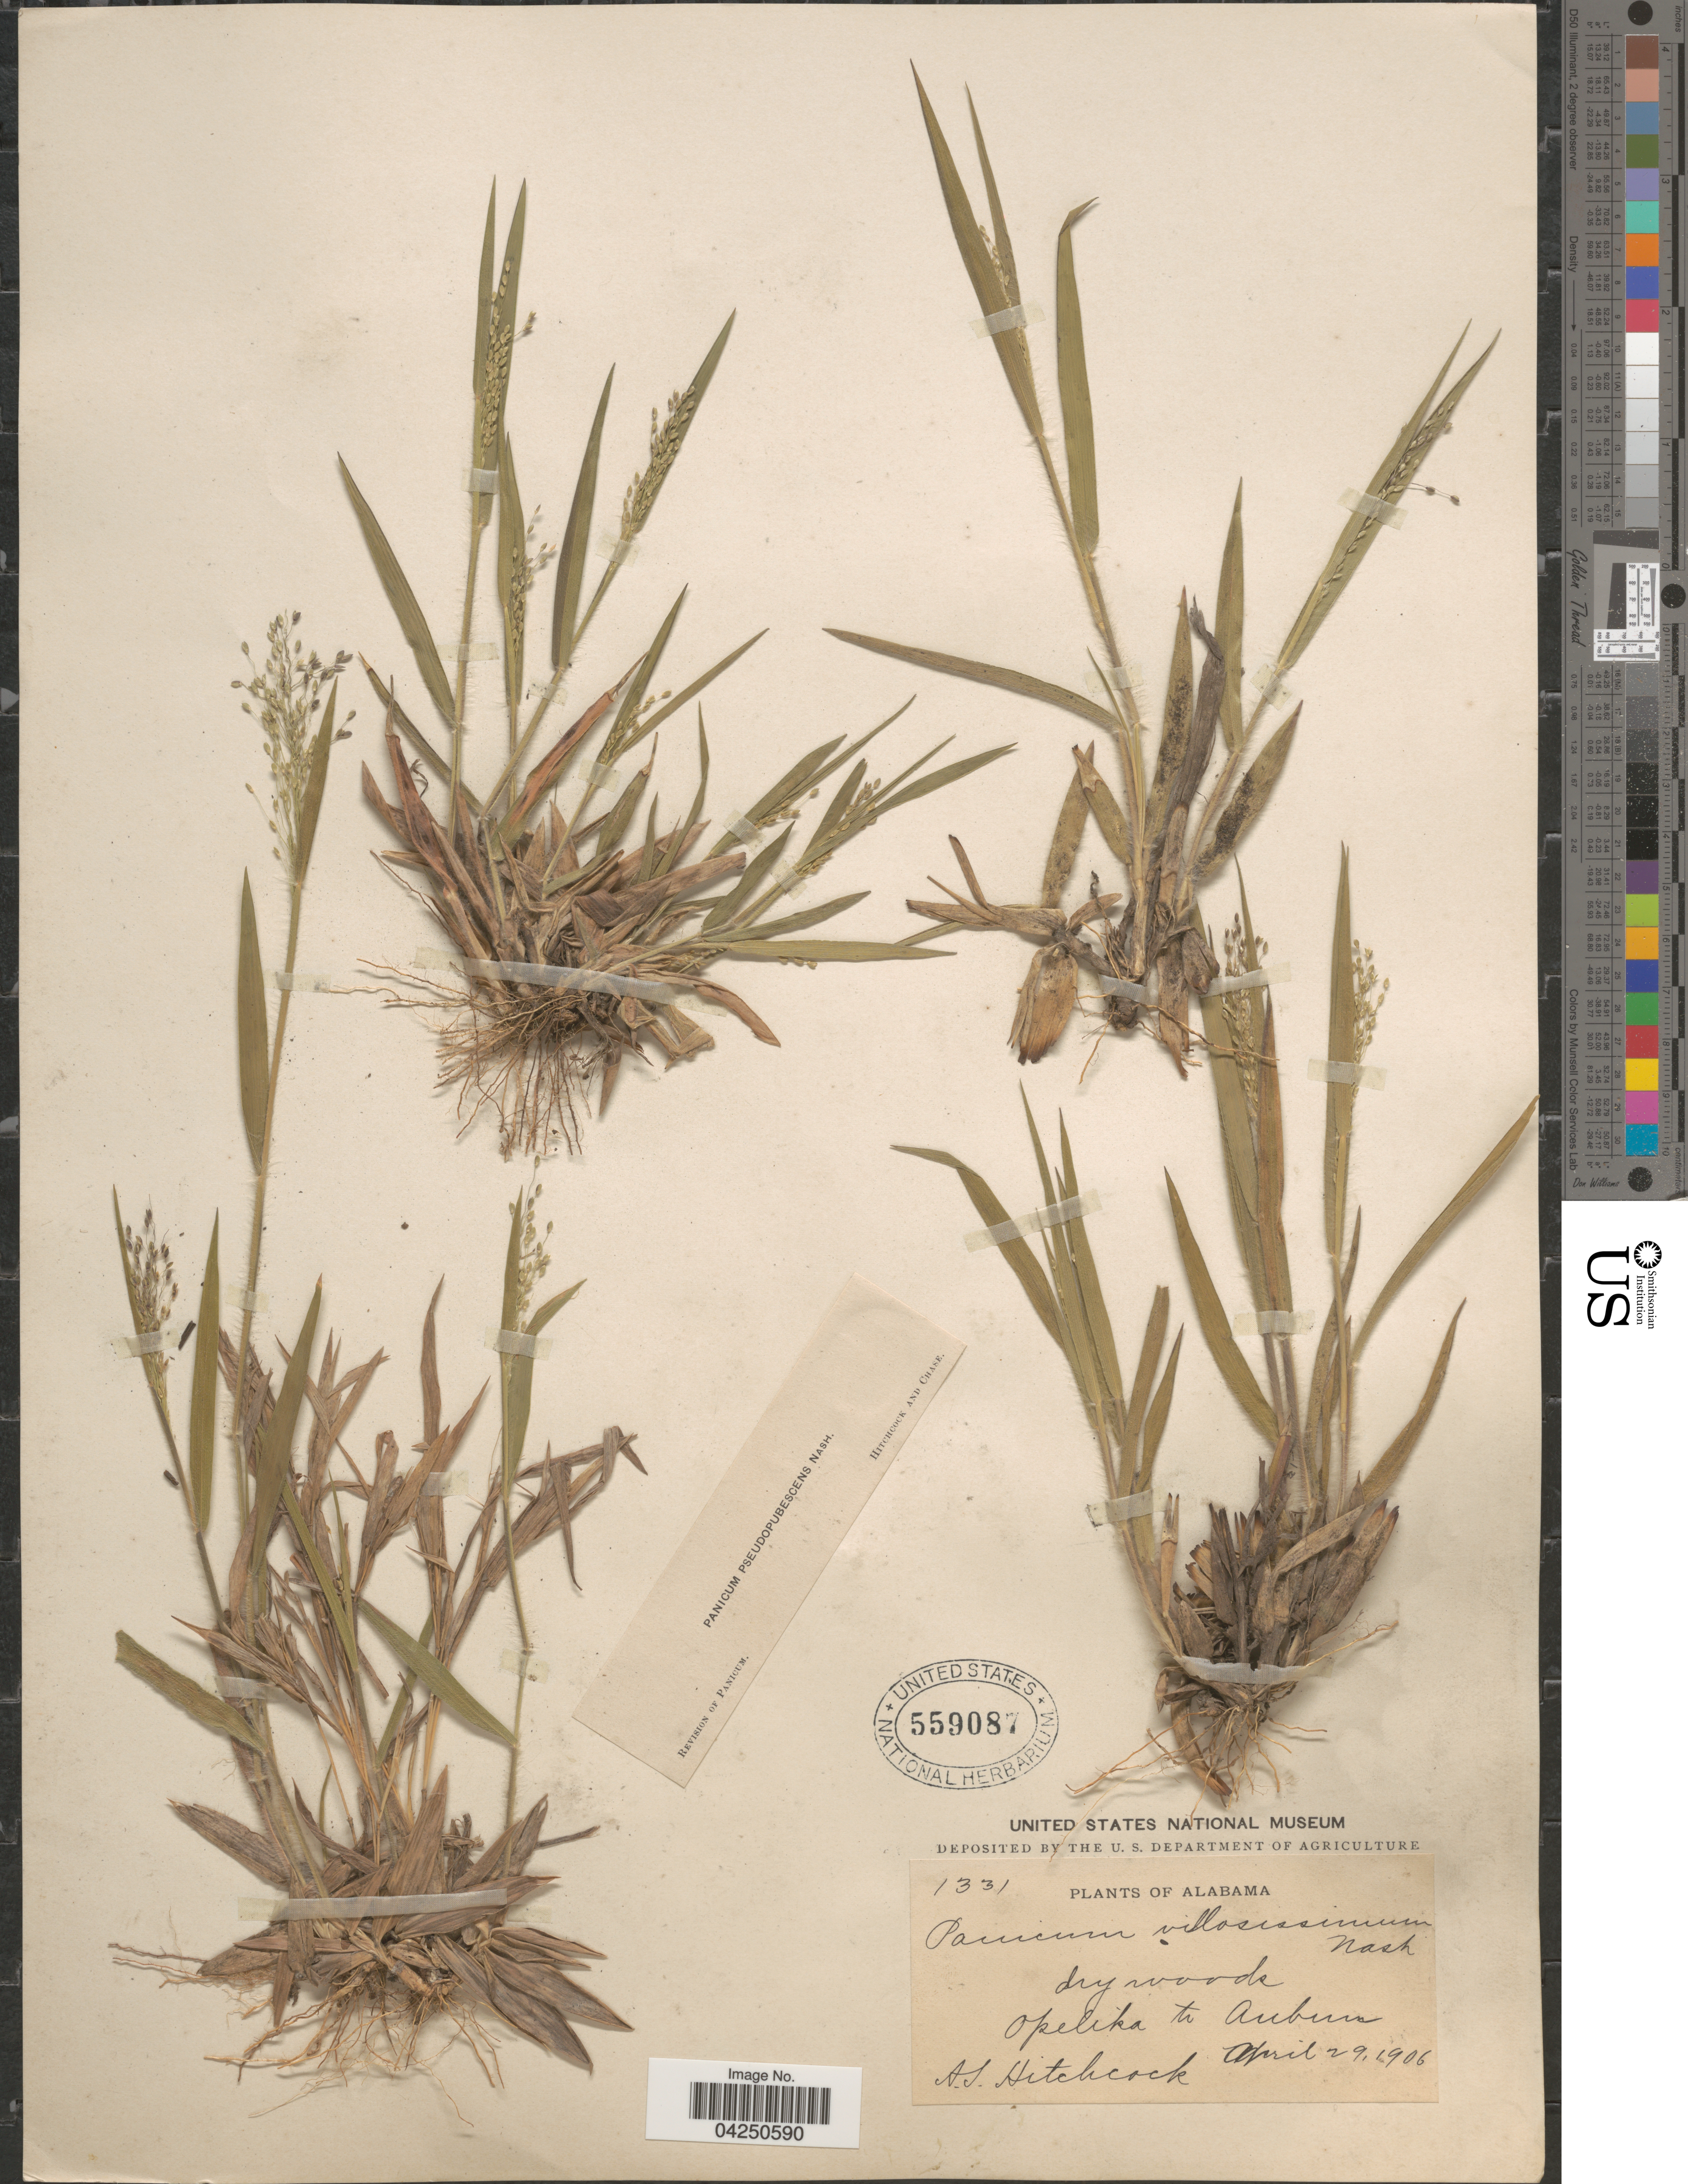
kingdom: Plantae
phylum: Tracheophyta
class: Liliopsida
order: Poales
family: Poaceae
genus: Dichanthelium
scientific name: Dichanthelium acuminatum var. acuminatum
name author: (Sw.) Gould & C.A. Clark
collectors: A. S. Hitchcock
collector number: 1331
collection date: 1906-04-29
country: United States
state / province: Alabama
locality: Dry woods. Opelika to Auburn.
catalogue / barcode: US 559087